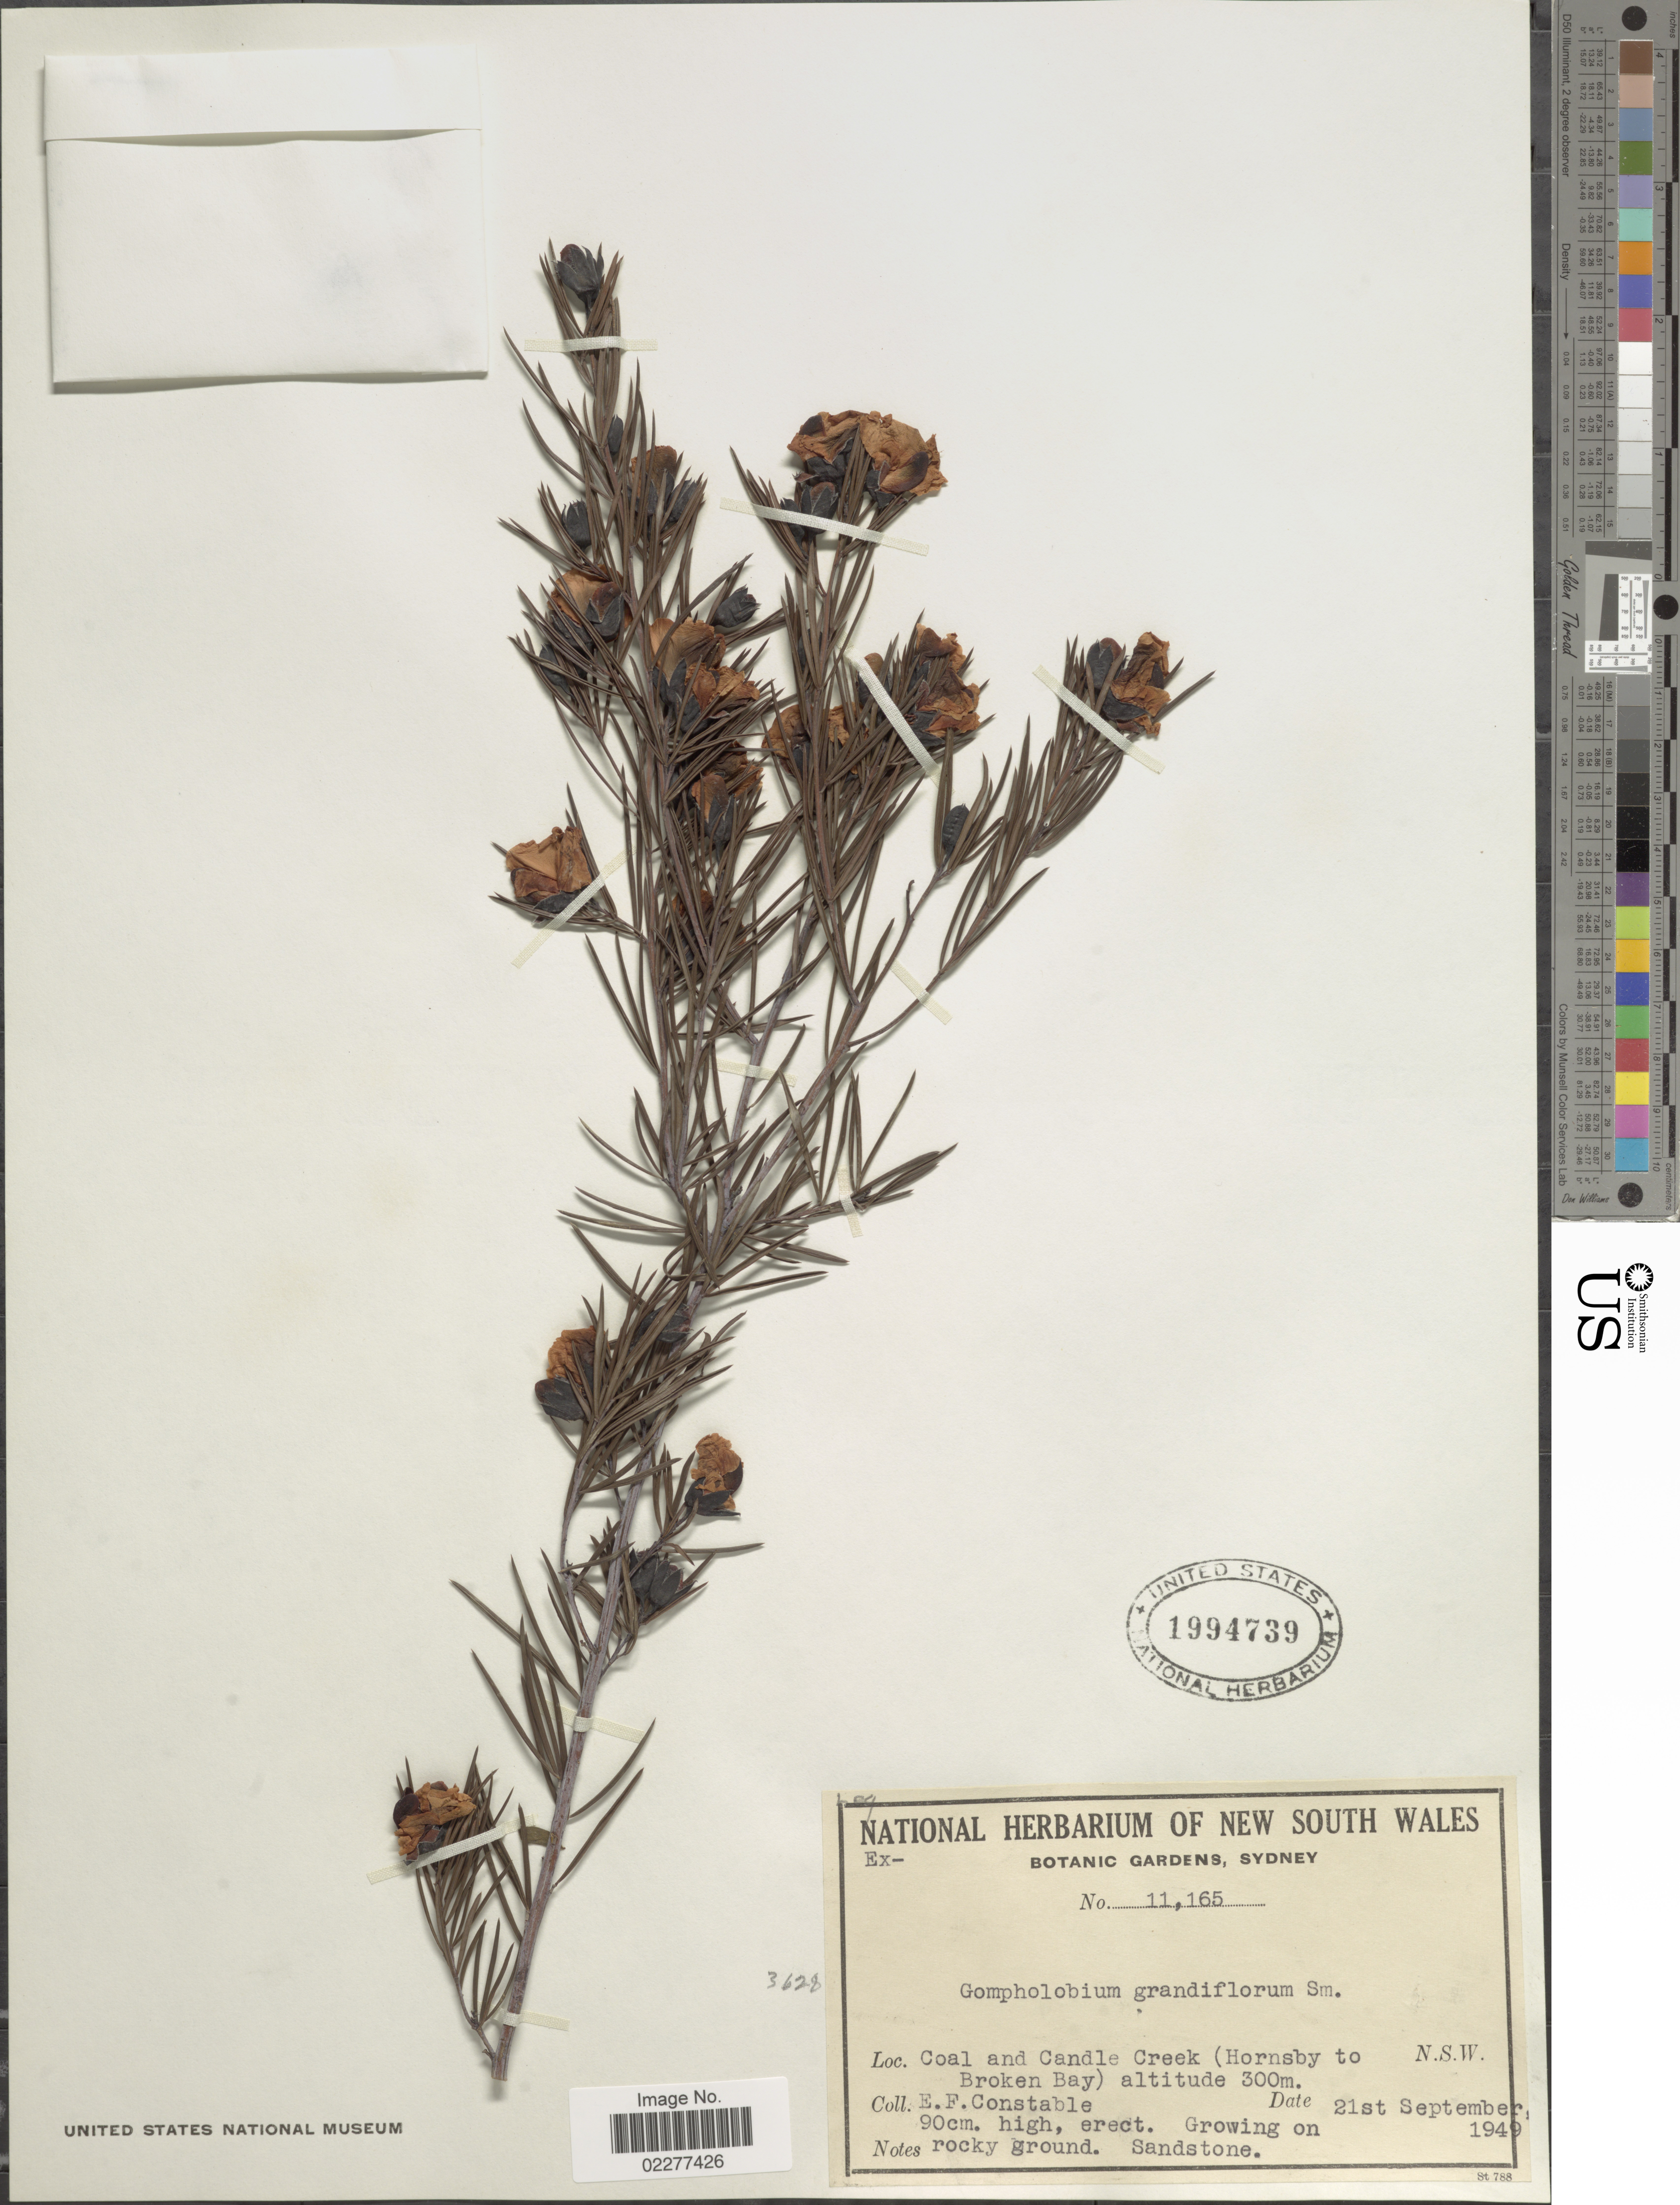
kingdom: Plantae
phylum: Tracheophyta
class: Magnoliopsida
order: Fabales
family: Fabaceae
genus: Gompholobium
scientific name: Gompholobium grandiflorum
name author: Sm.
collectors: E. F. Constable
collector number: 11165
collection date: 1949-09-21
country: Australia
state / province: New South Wales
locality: Coal and Candle Creek (Hornsby to Broken Bay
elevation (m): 300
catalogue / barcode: US 1994739